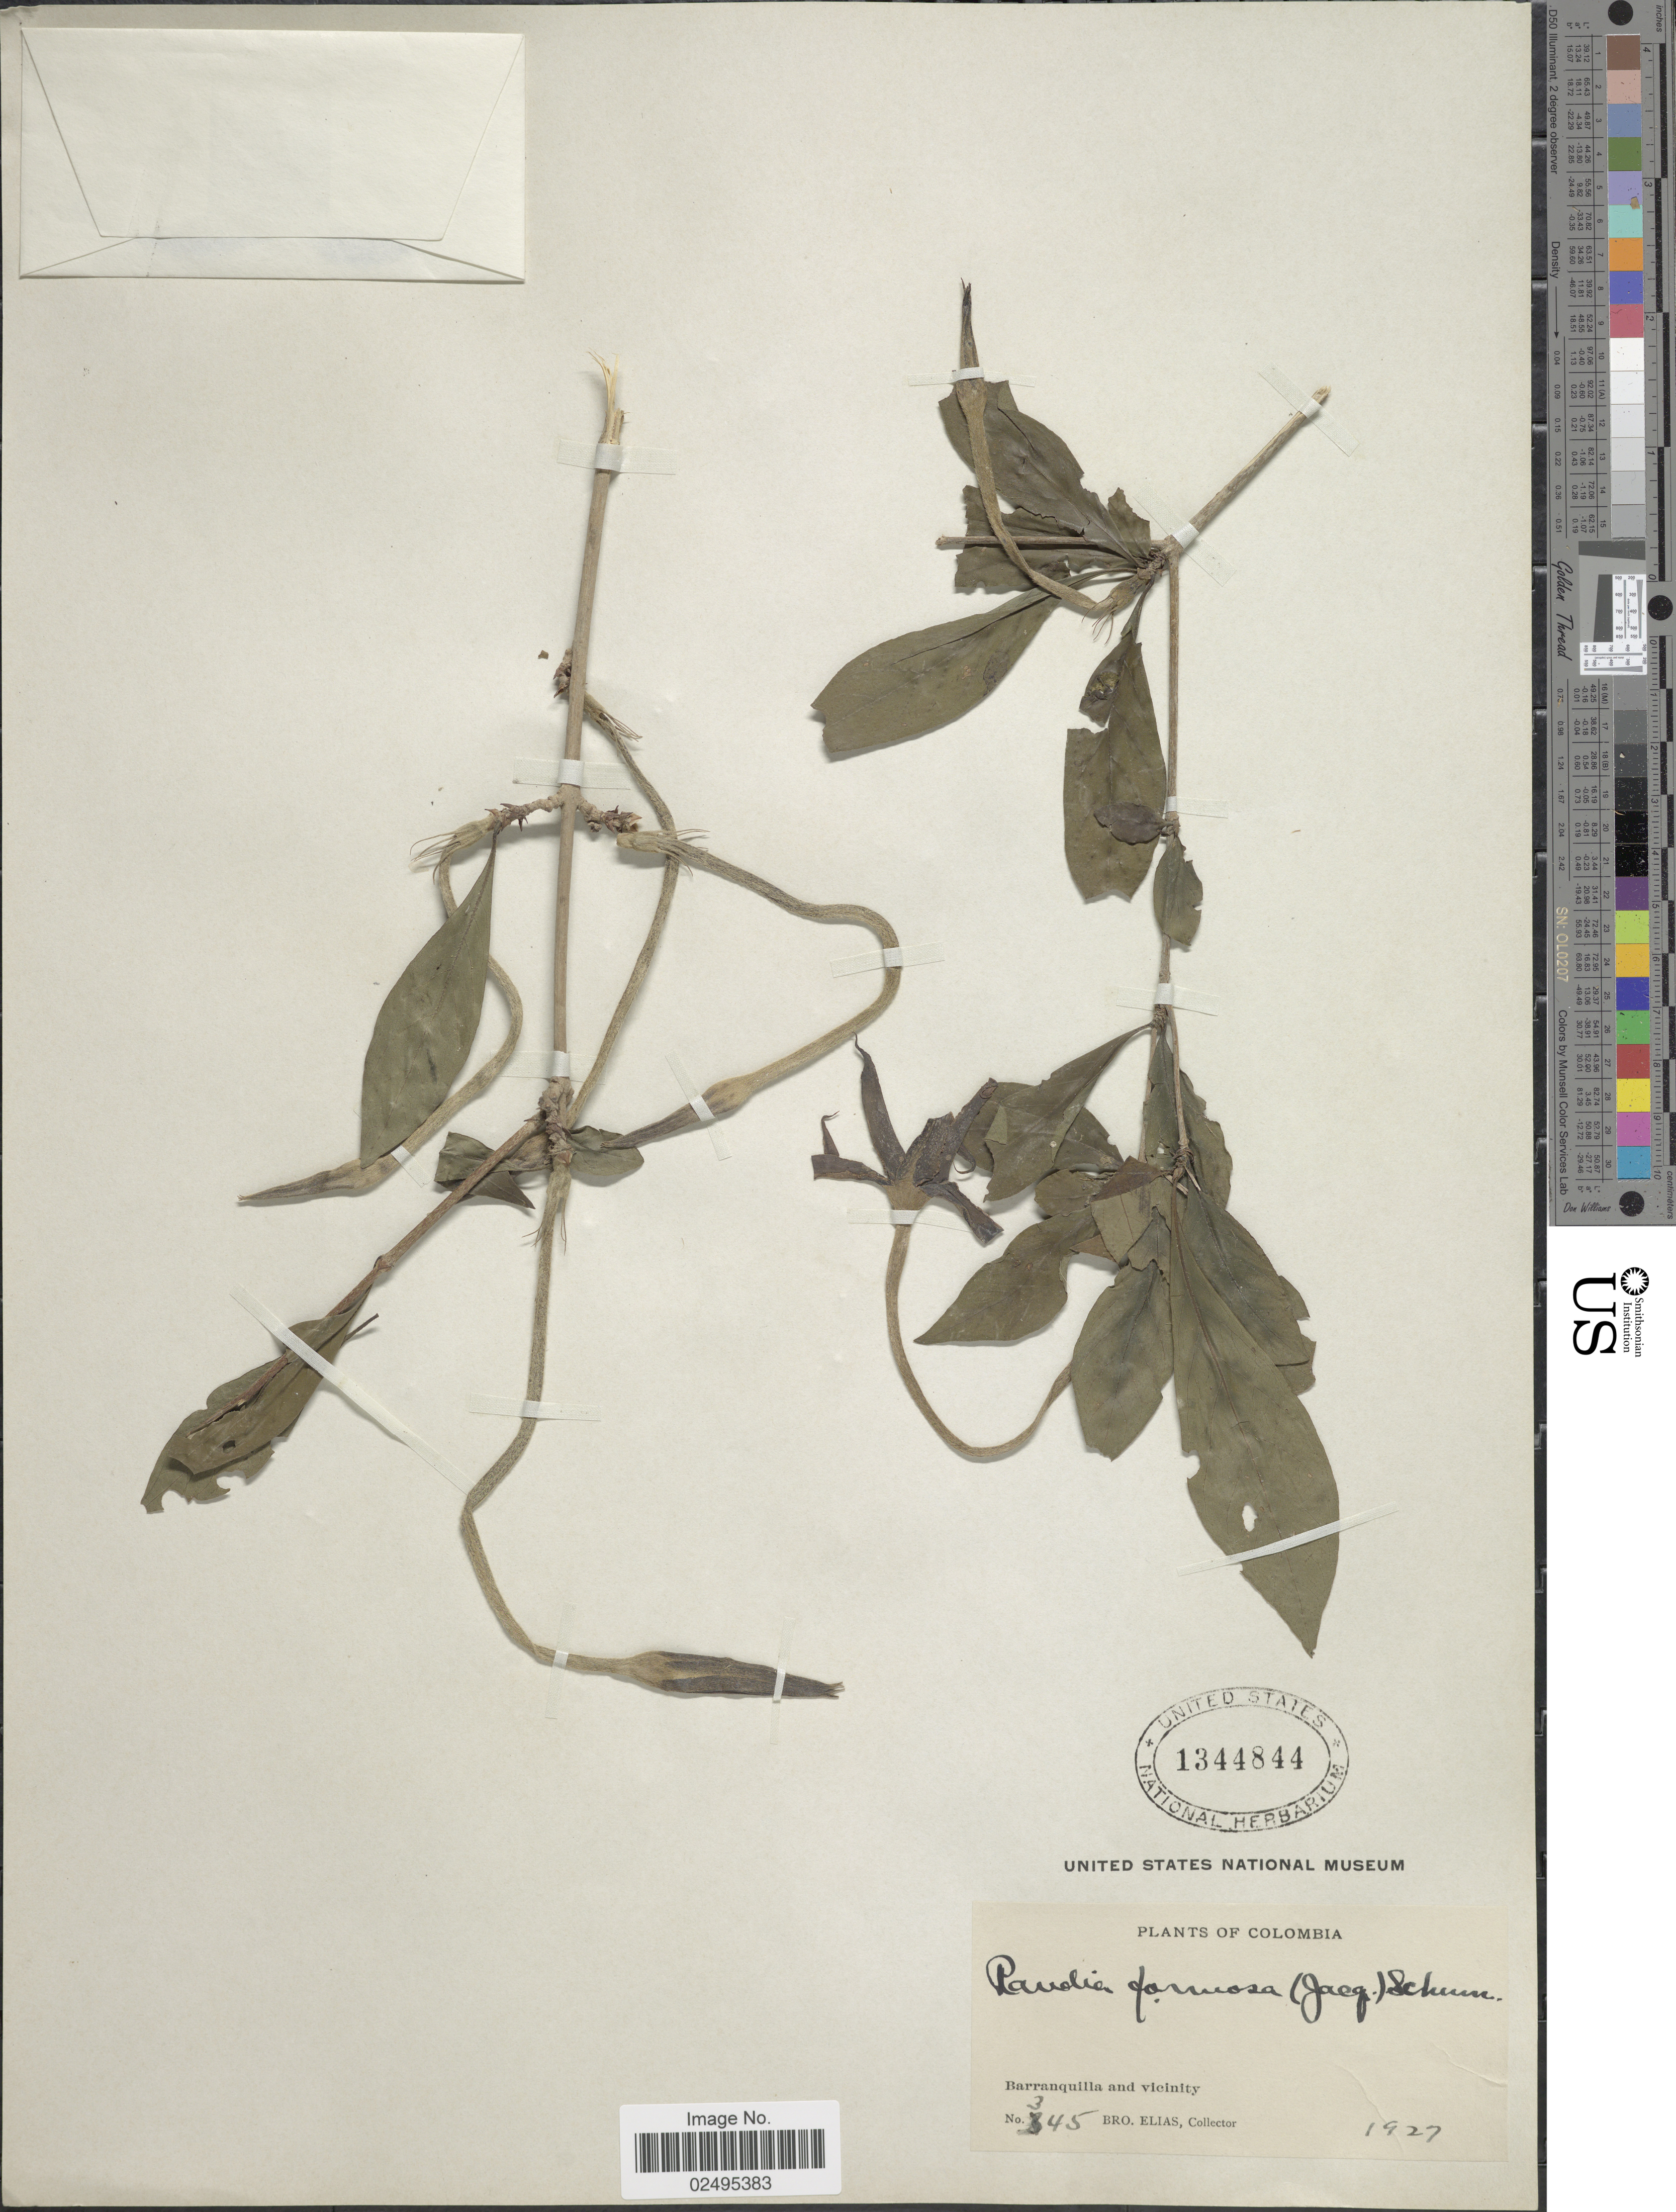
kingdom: Plantae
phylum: Tracheophyta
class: Magnoliopsida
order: Gentianales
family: Rubiaceae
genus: Rosenbergiodendron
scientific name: Rosenbergiodendron formosum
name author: (Jacq.) Fagerl.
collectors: Bro. Elias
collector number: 345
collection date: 1927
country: Colombia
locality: Barranquilla and vicinity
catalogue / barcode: US 1344844